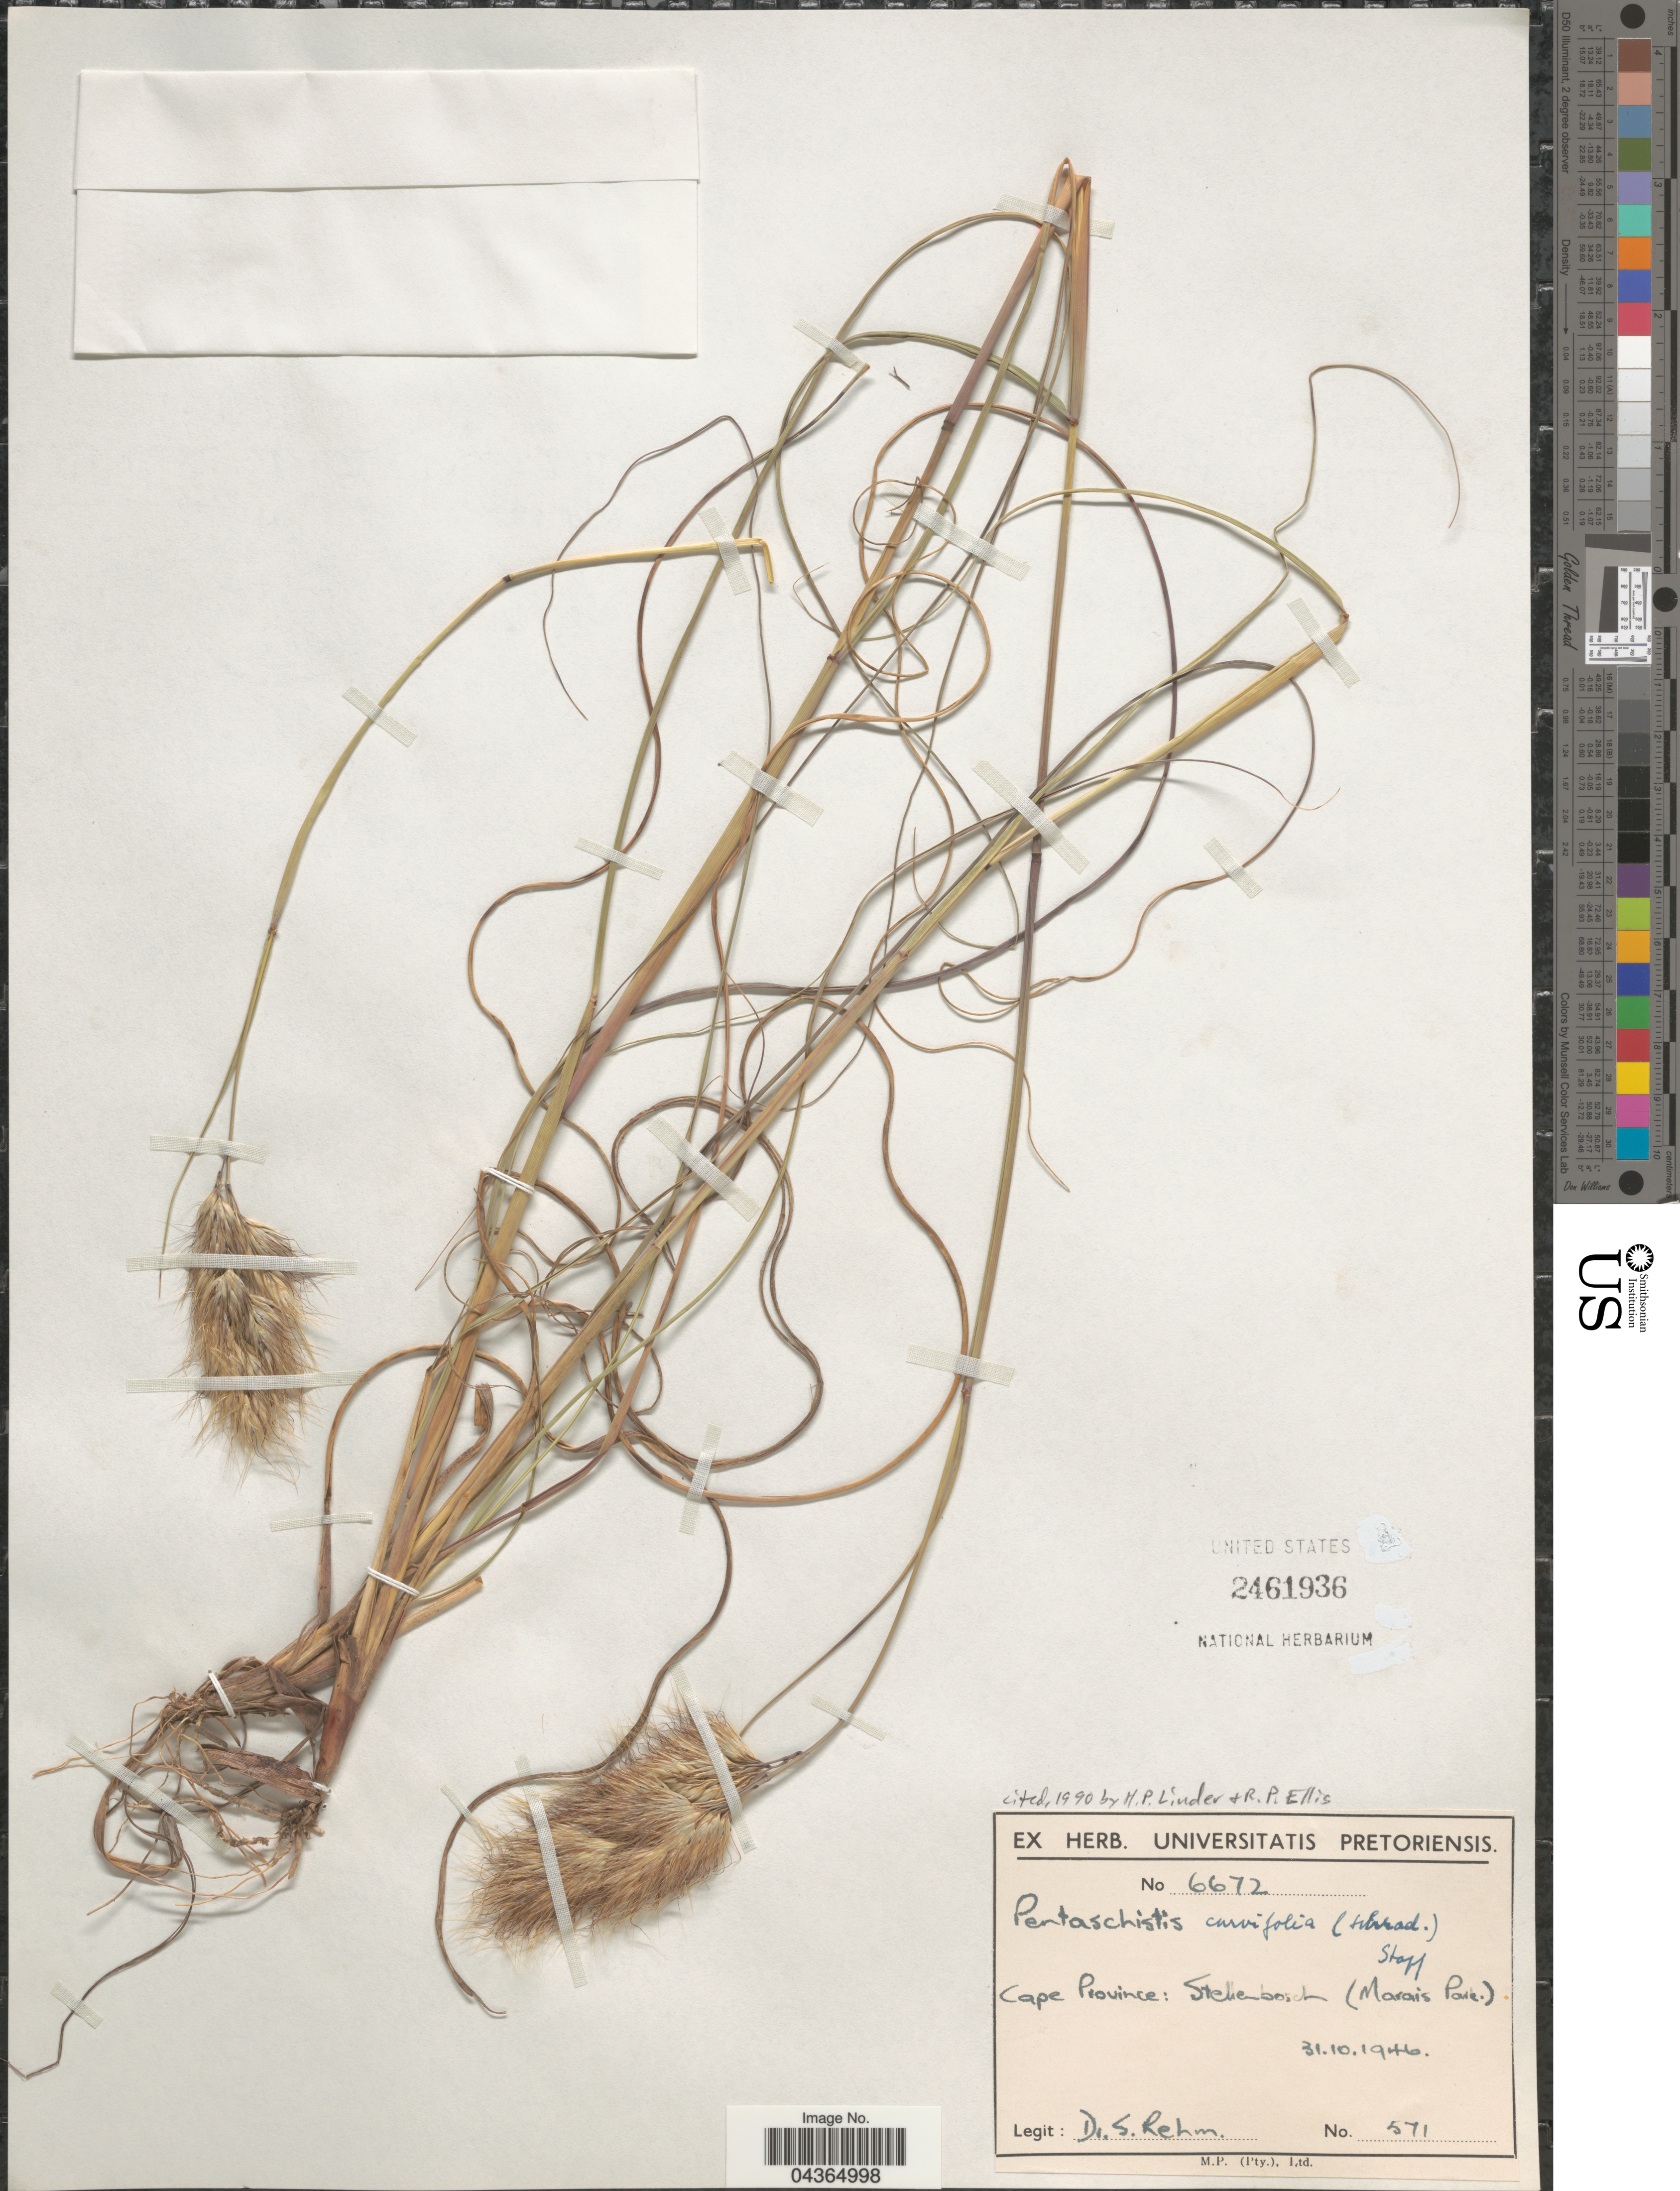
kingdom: Plantae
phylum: Tracheophyta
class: Liliopsida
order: Poales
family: Poaceae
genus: Pentameris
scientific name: Pentameris curvifolia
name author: (Schrad.) Steud.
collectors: S. Rehm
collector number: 571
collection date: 1946-10-31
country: South Africa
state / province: Western Cape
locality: Stellenbosch (Marais Park).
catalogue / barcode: US 2461936